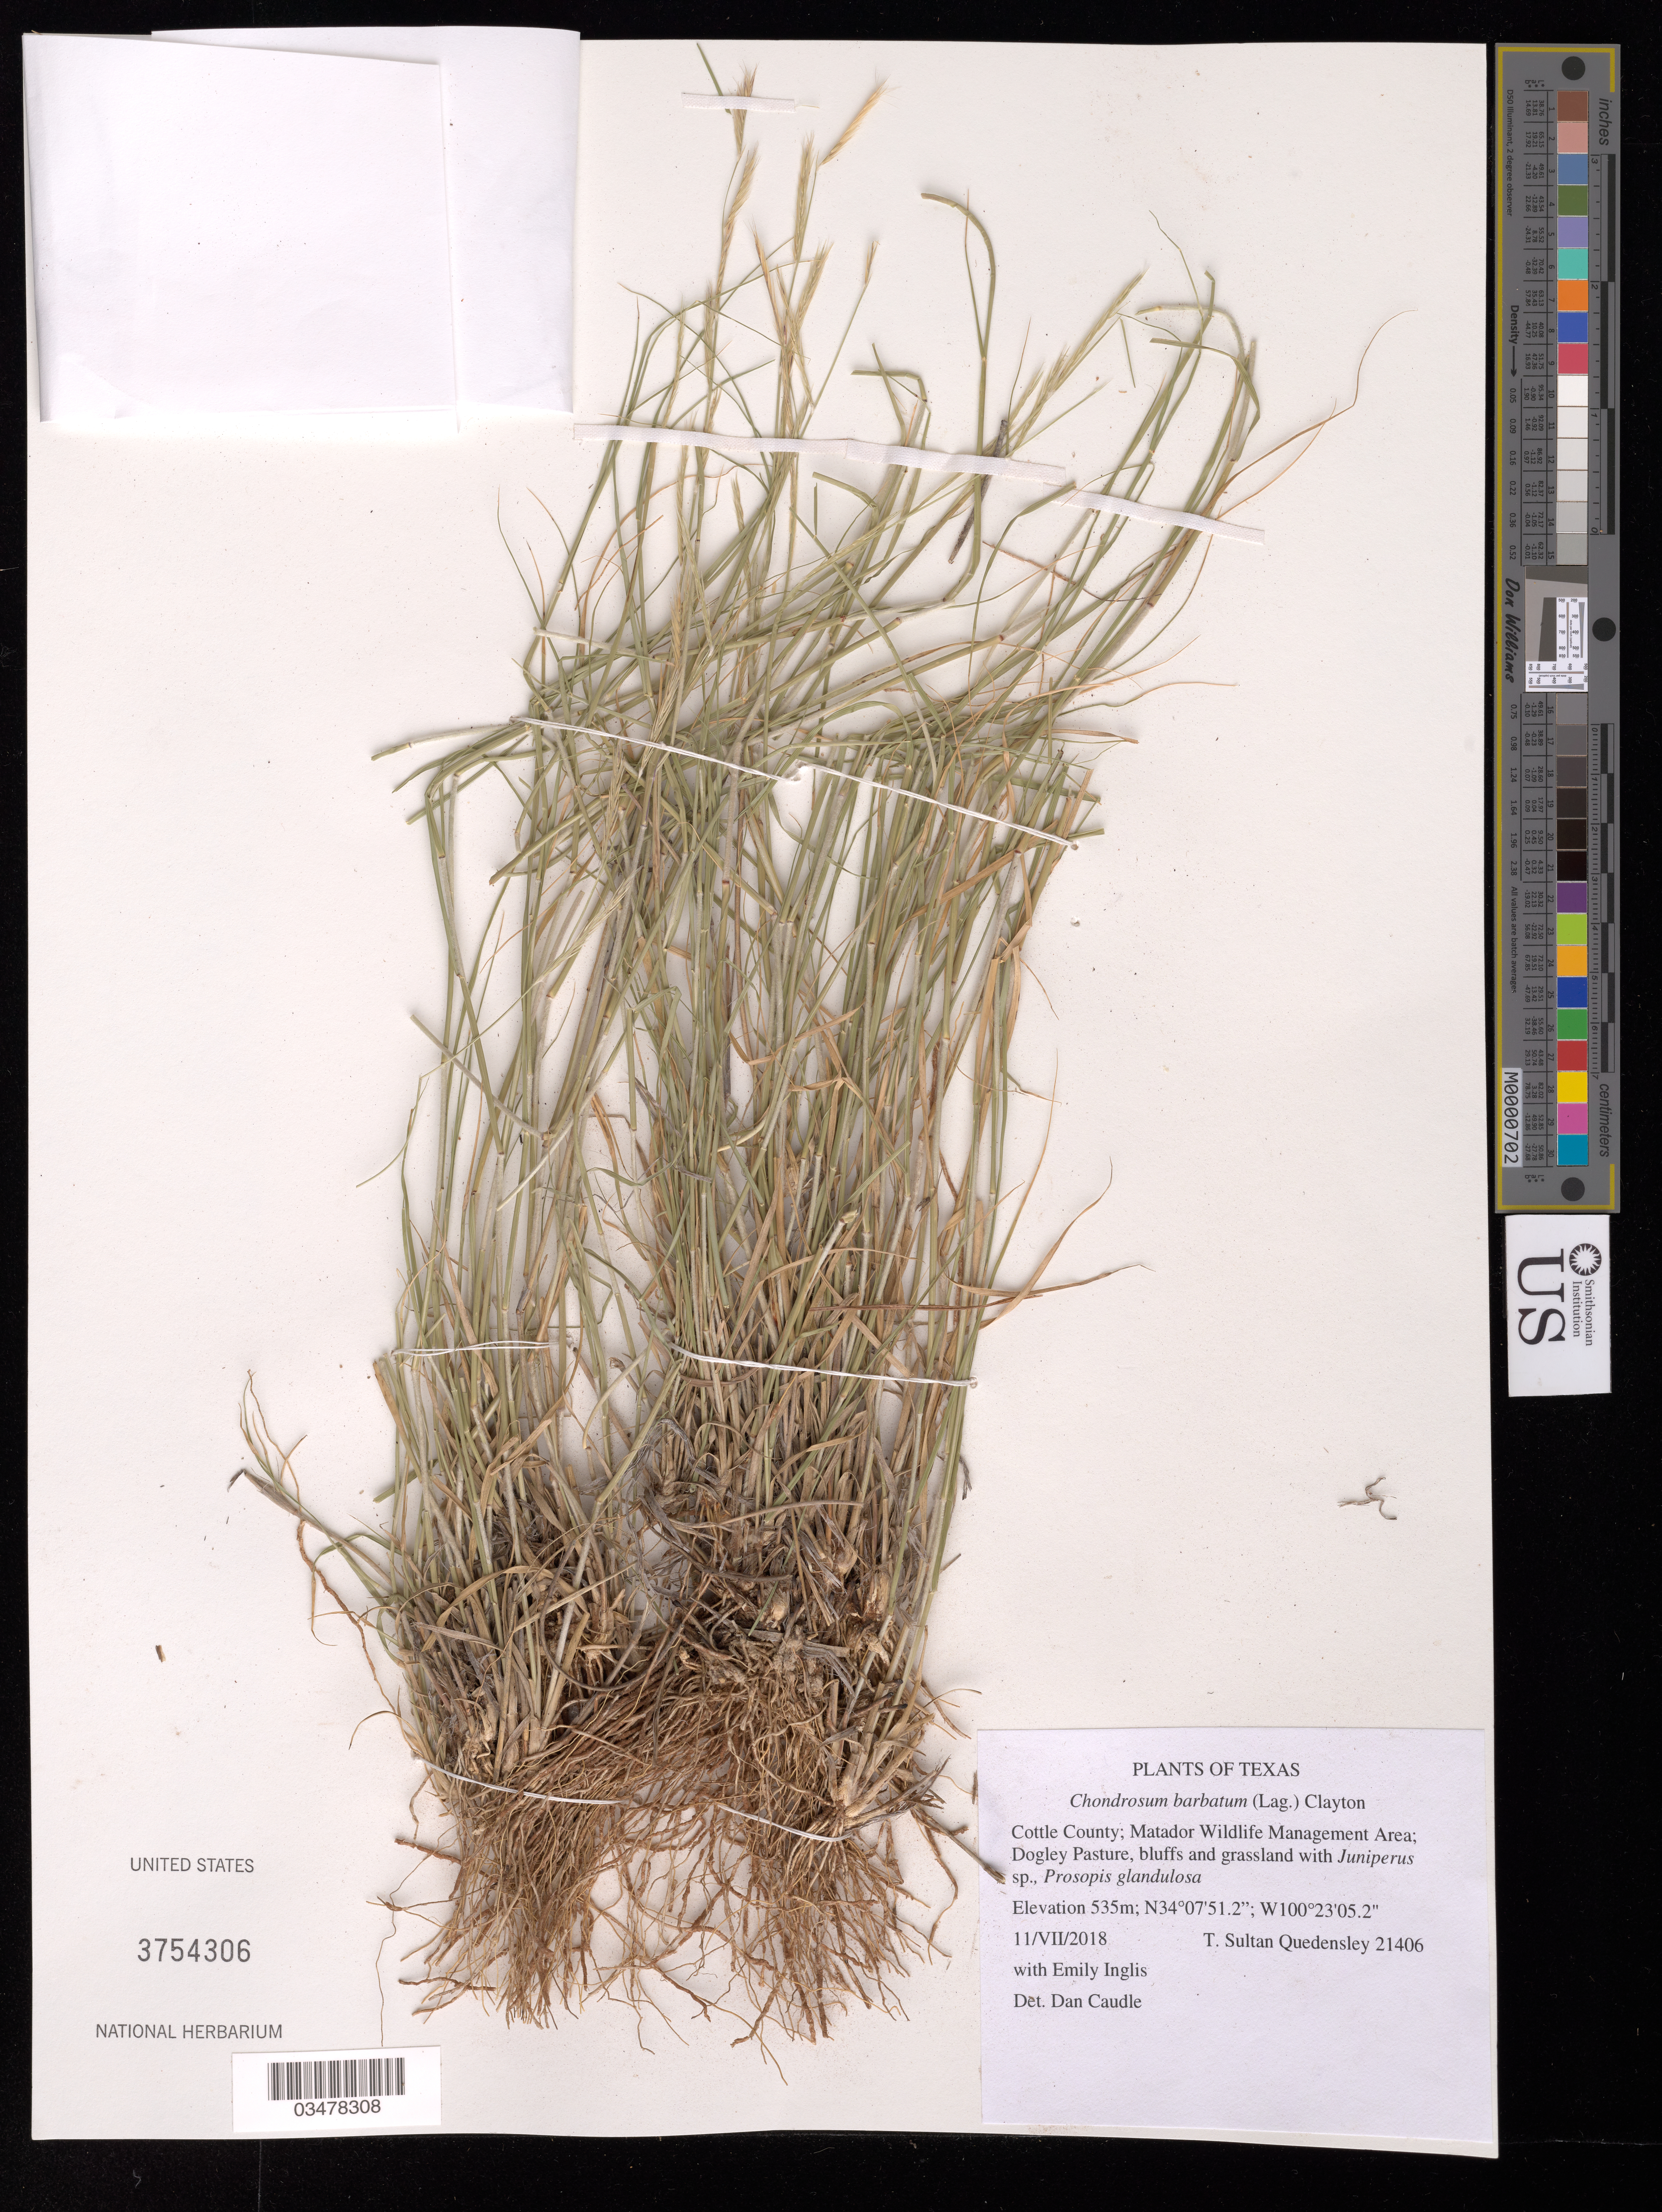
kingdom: Plantae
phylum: Tracheophyta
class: Liliopsida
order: Poales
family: Poaceae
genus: Chondrosum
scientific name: Chondrosum barbatum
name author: (Lag.) Clayton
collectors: T. S. Quedensley & E. Inglis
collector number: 21406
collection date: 2018-07-11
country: United States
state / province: Texas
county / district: Cottle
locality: Matador Wildlife Management Area. Dogley Pasture.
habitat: Bluffs and grassland with Juniperus sp., Prosopis glandulosa.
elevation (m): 535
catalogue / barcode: US 3754306